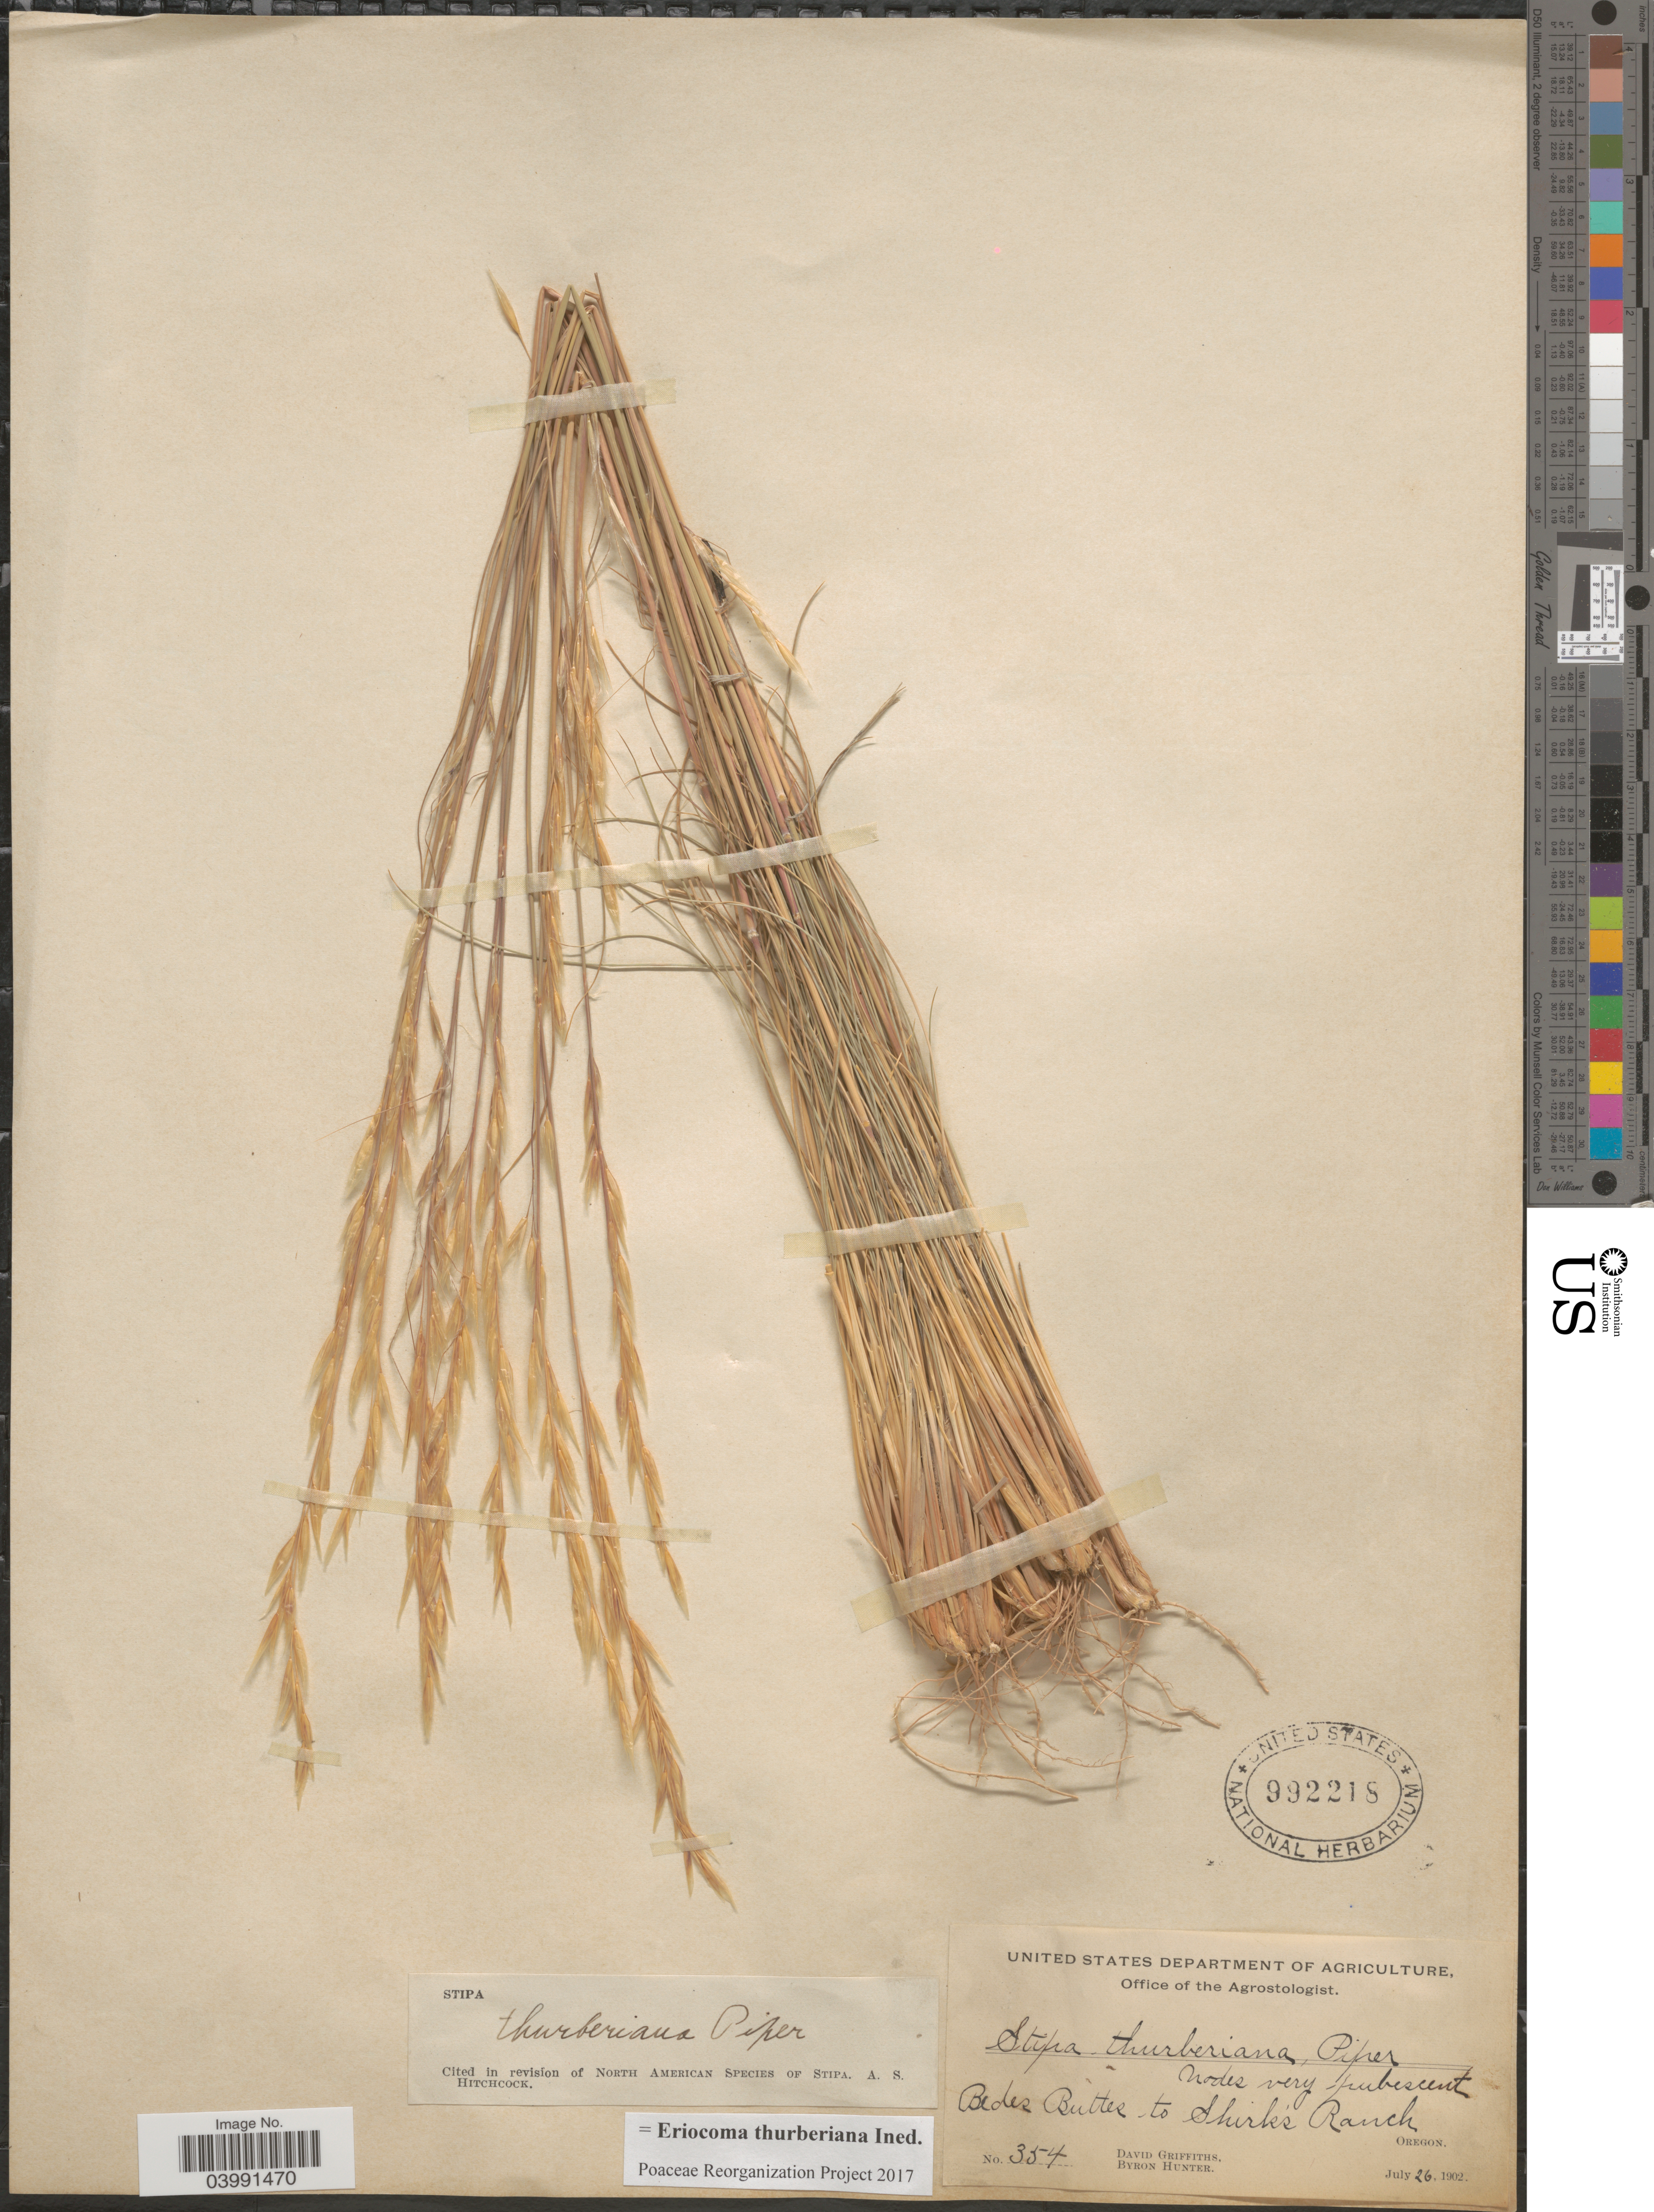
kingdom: Plantae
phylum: Tracheophyta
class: Liliopsida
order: Poales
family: Poaceae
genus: Eriocoma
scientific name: Eriocoma thurberiana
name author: (Piper) Romasch.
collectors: D. Griffiths & B. Hunter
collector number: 354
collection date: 1902-07-26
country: United States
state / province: Oregon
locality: Bedes Buttes to Shirk's Ranch.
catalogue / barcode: US 992218